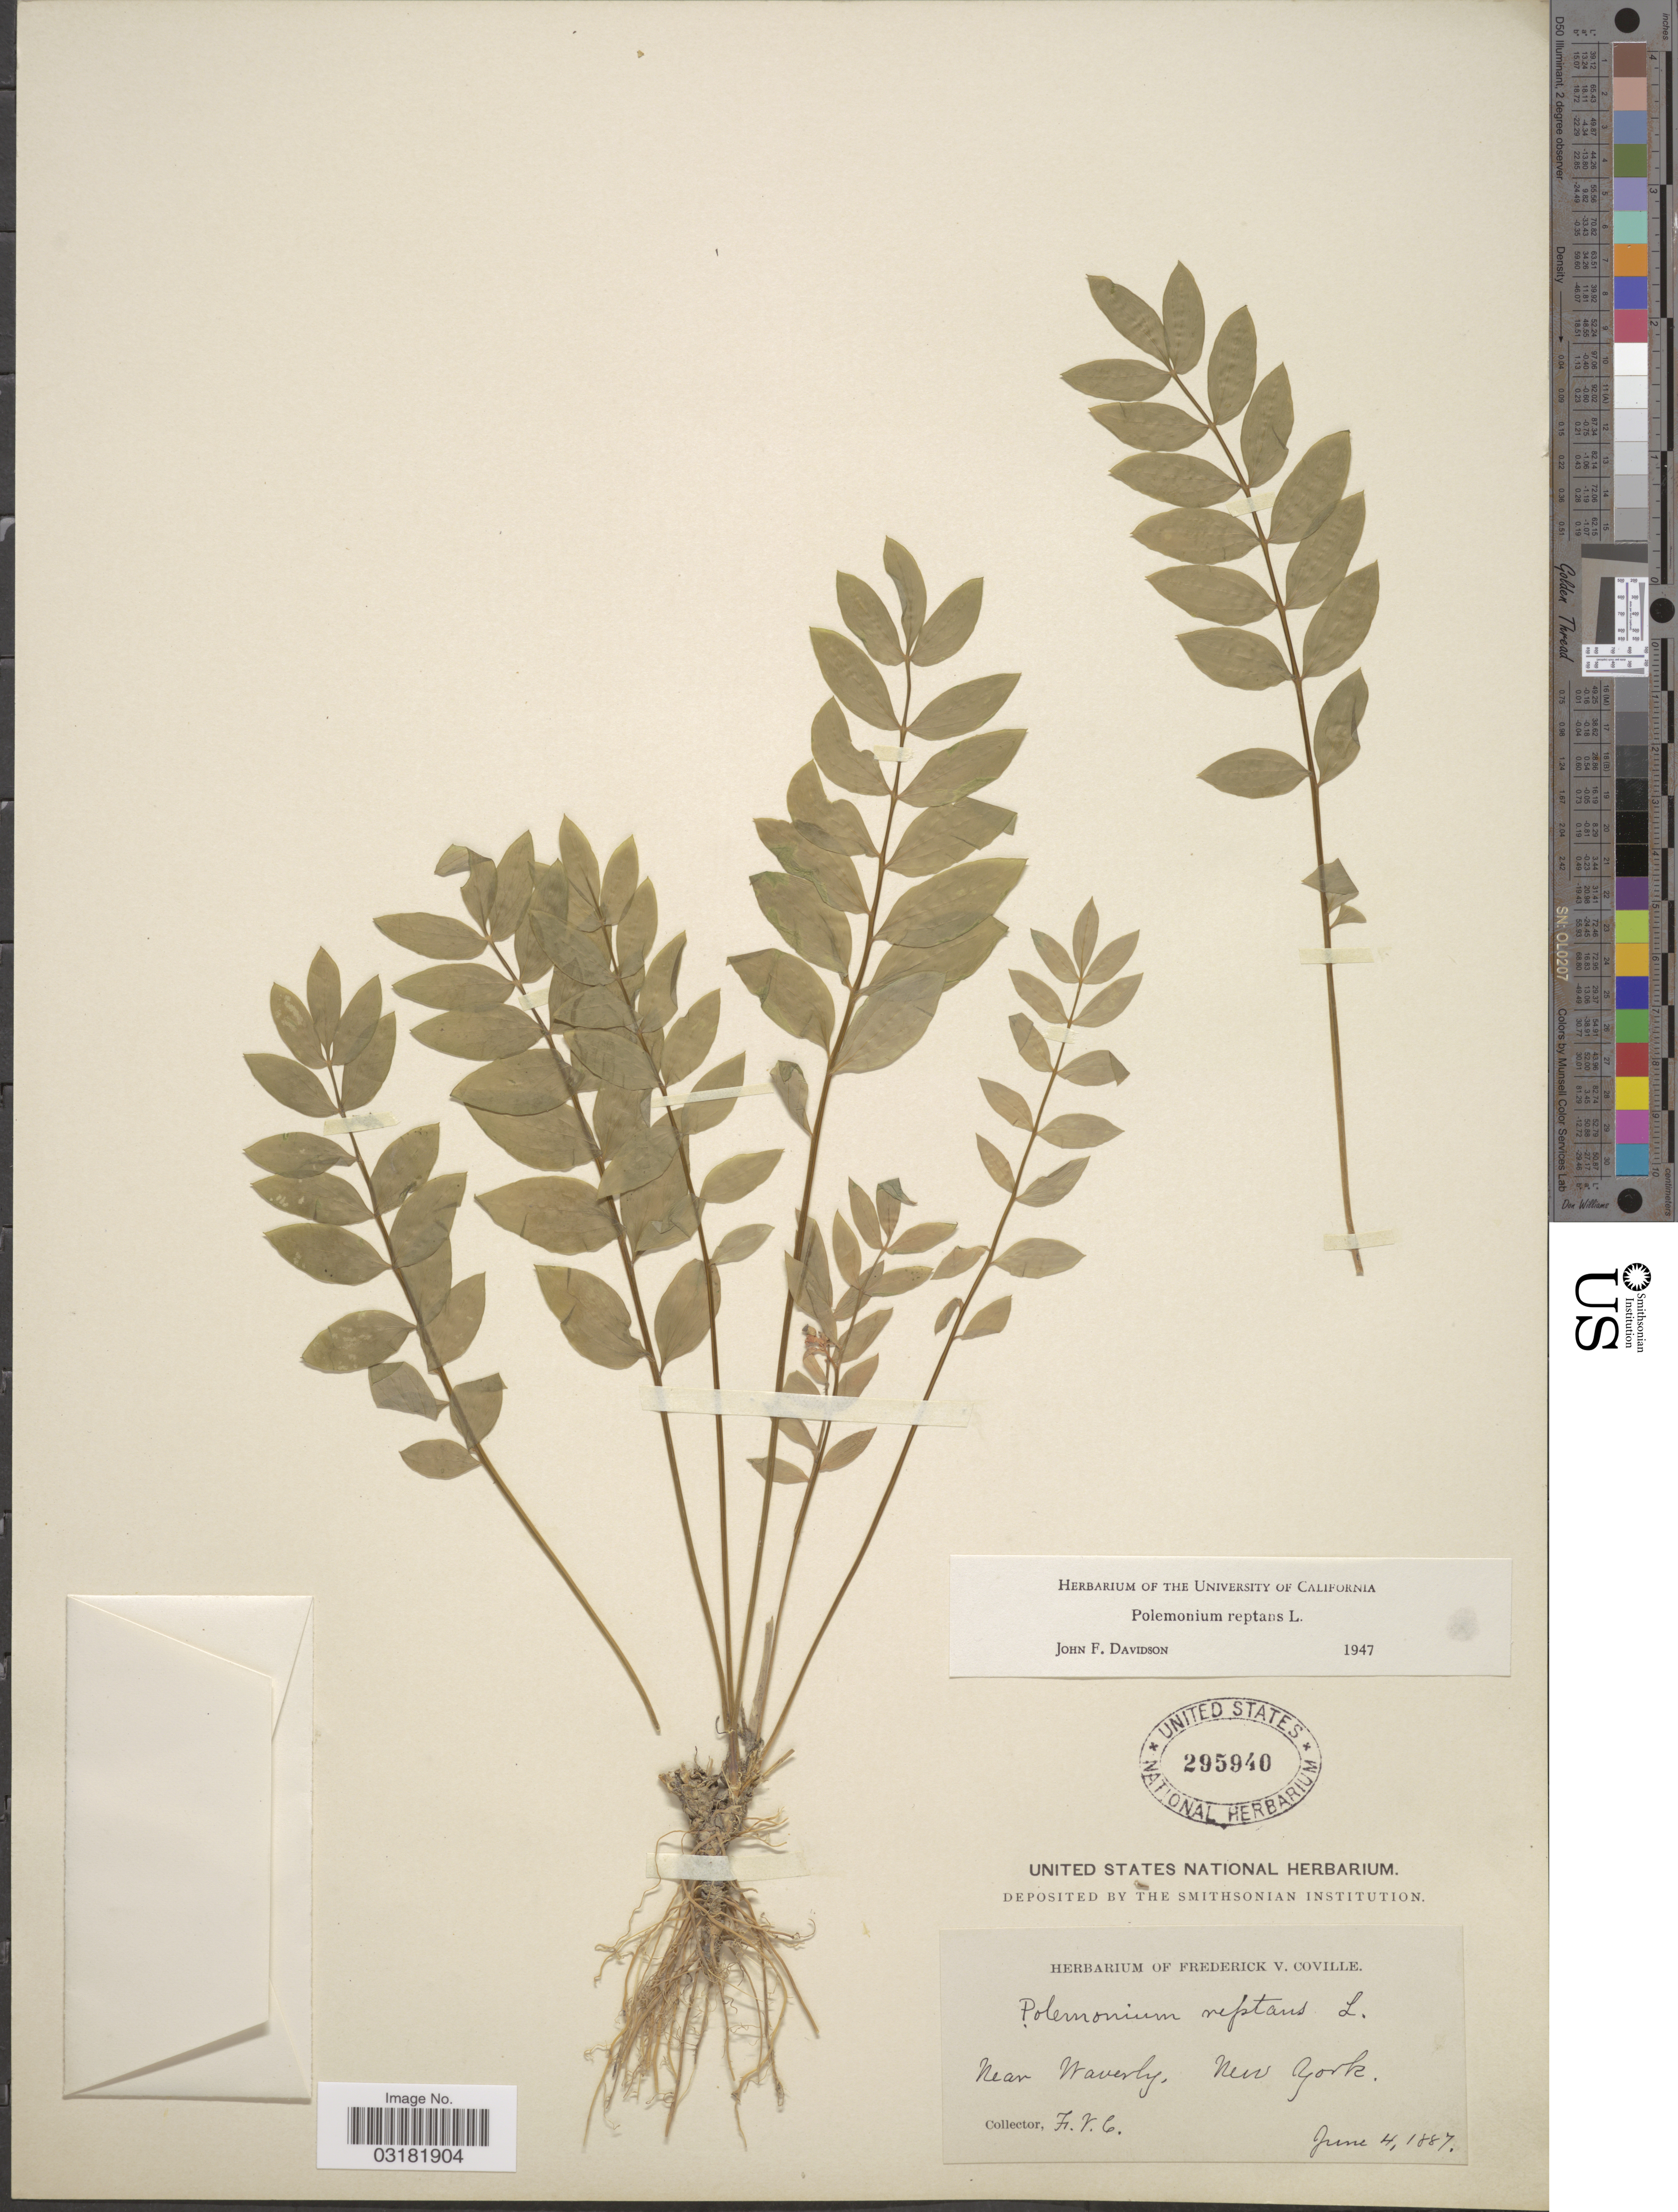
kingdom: Plantae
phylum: Tracheophyta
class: Magnoliopsida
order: Ericales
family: Polemoniaceae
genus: Polemonium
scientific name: Polemonium reptans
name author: L.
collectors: F. V. Coville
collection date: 1887-06-04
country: United States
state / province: New York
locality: Near Waverly, New York.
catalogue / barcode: US 295940